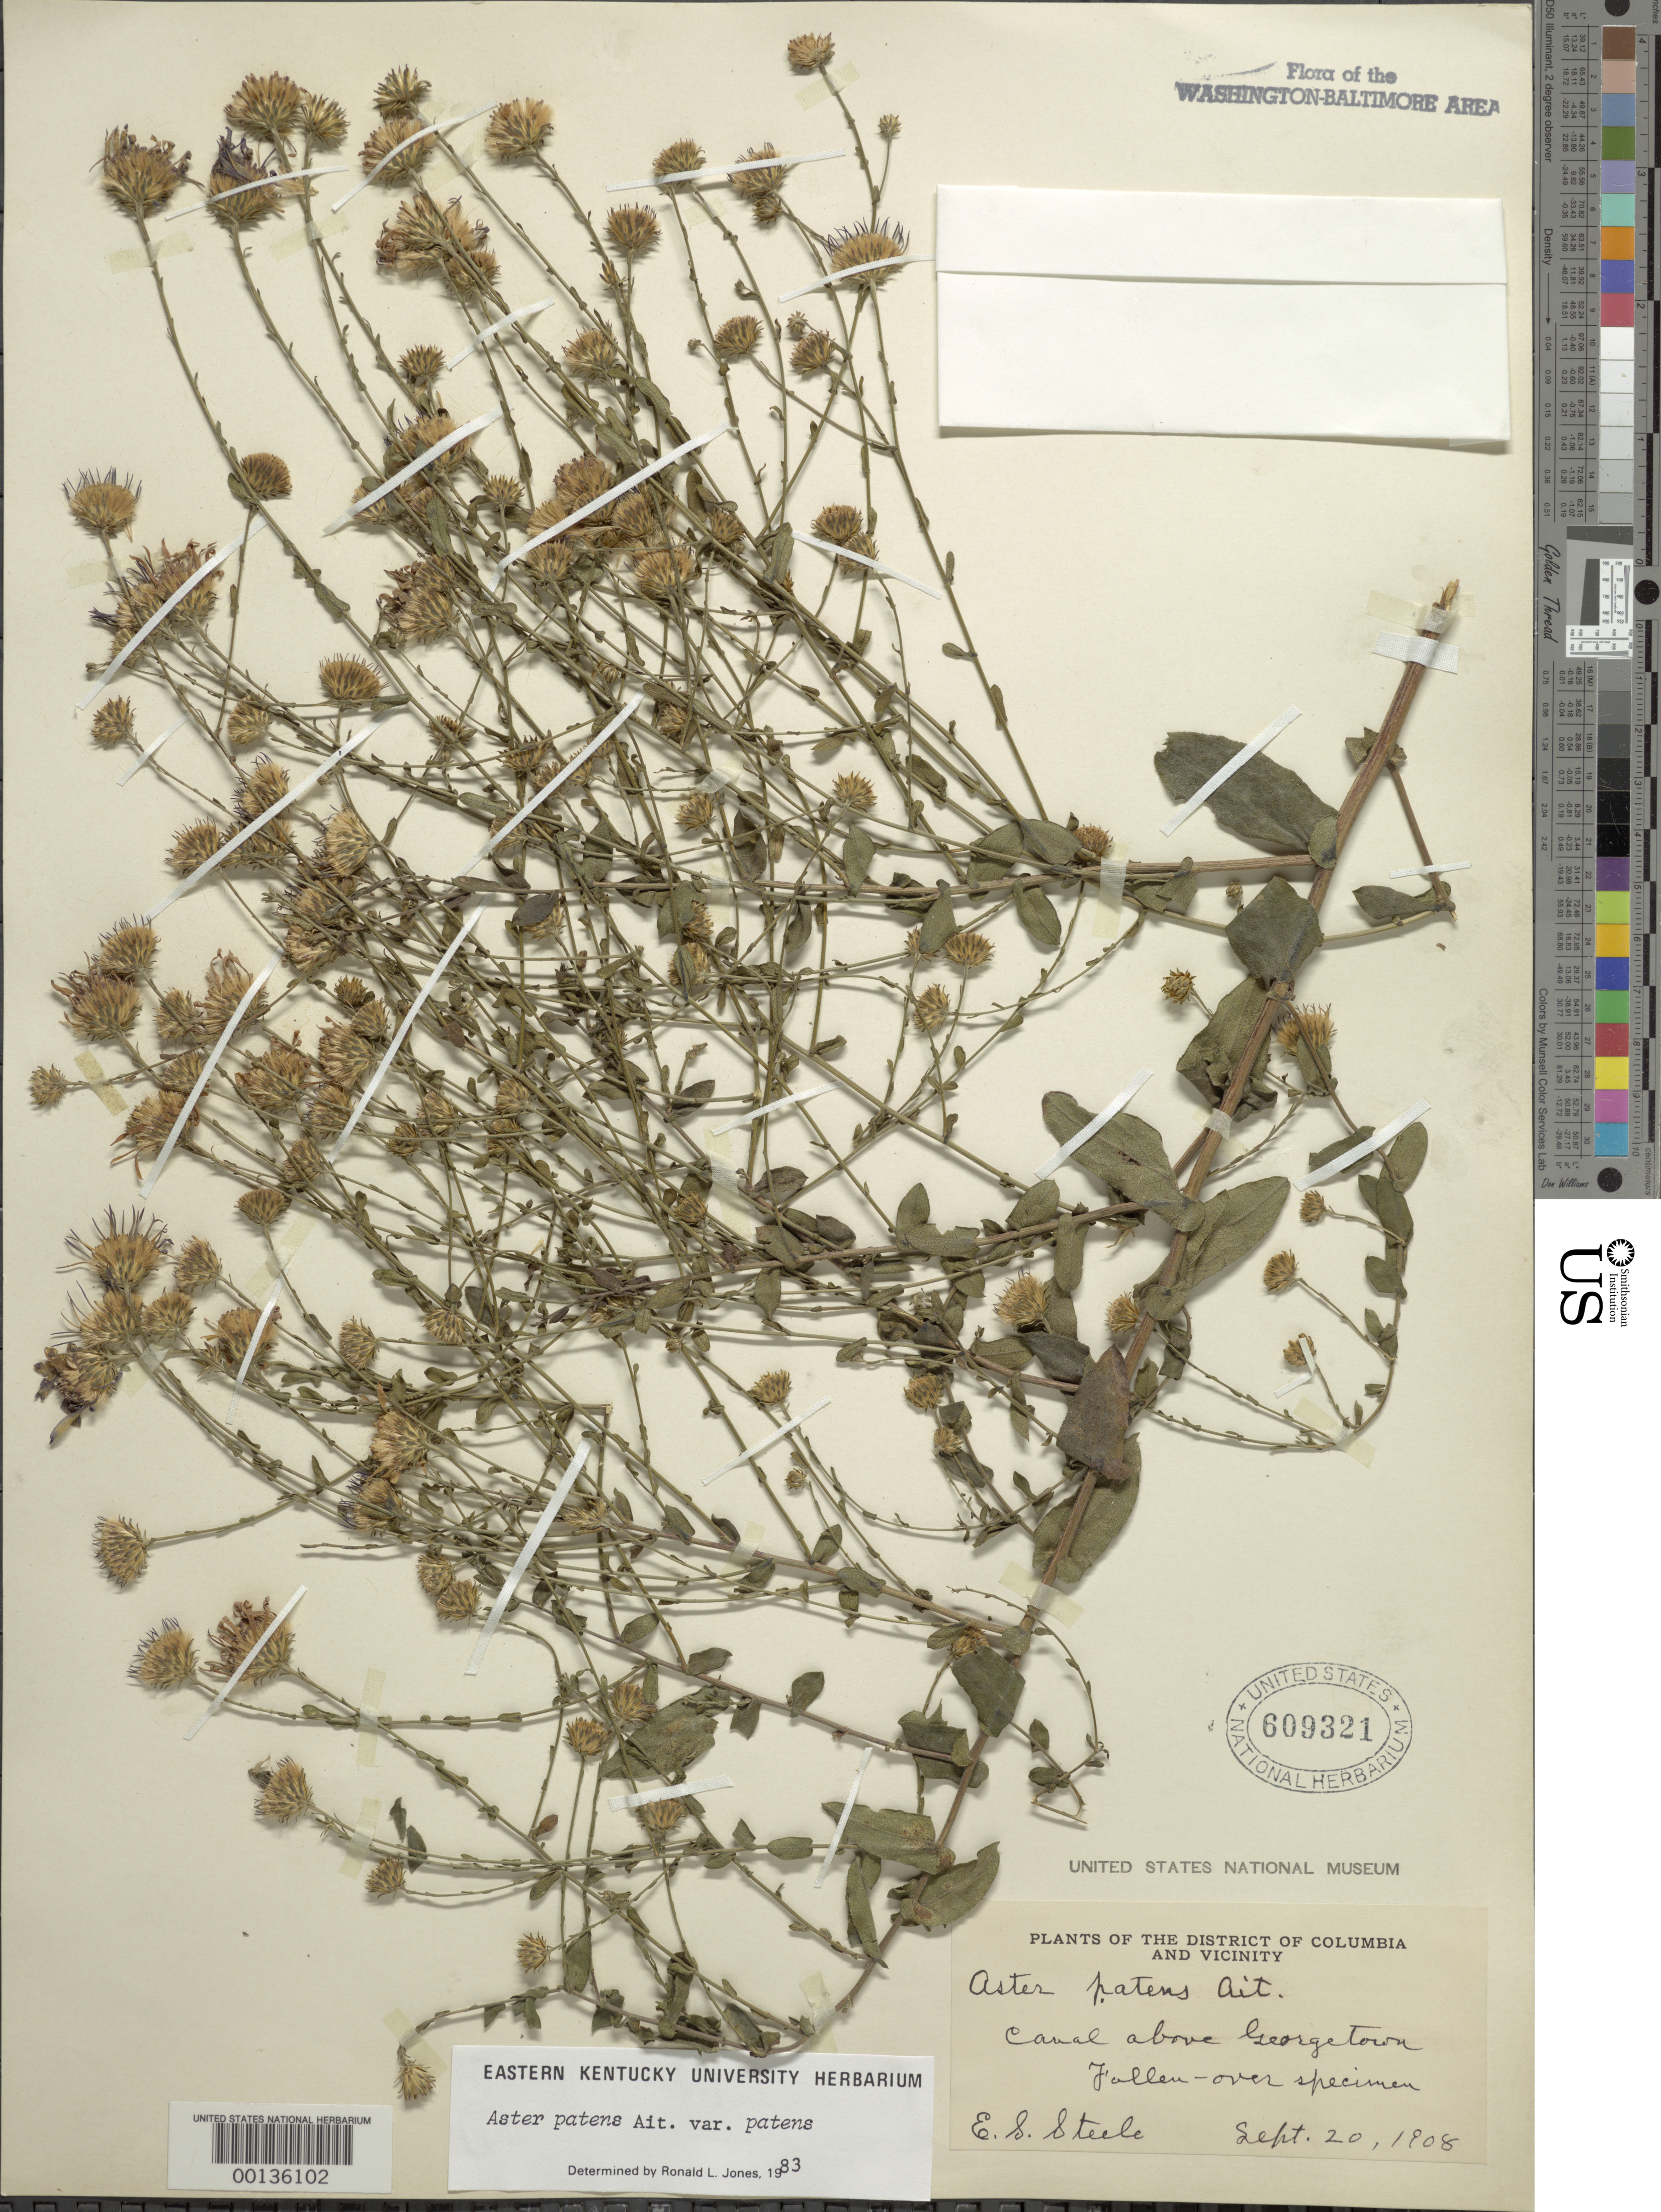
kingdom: Plantae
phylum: Tracheophyta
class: Magnoliopsida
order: Asterales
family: Asteraceae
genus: Symphyotrichum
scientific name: Symphyotrichum patens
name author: (Aiton) G.L. Nesom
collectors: E. Steele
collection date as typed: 20 Sep 1908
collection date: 1908-09-20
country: United States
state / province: District of Columbia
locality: Canal above Georgetown C. & O. Canal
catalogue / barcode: US 609321